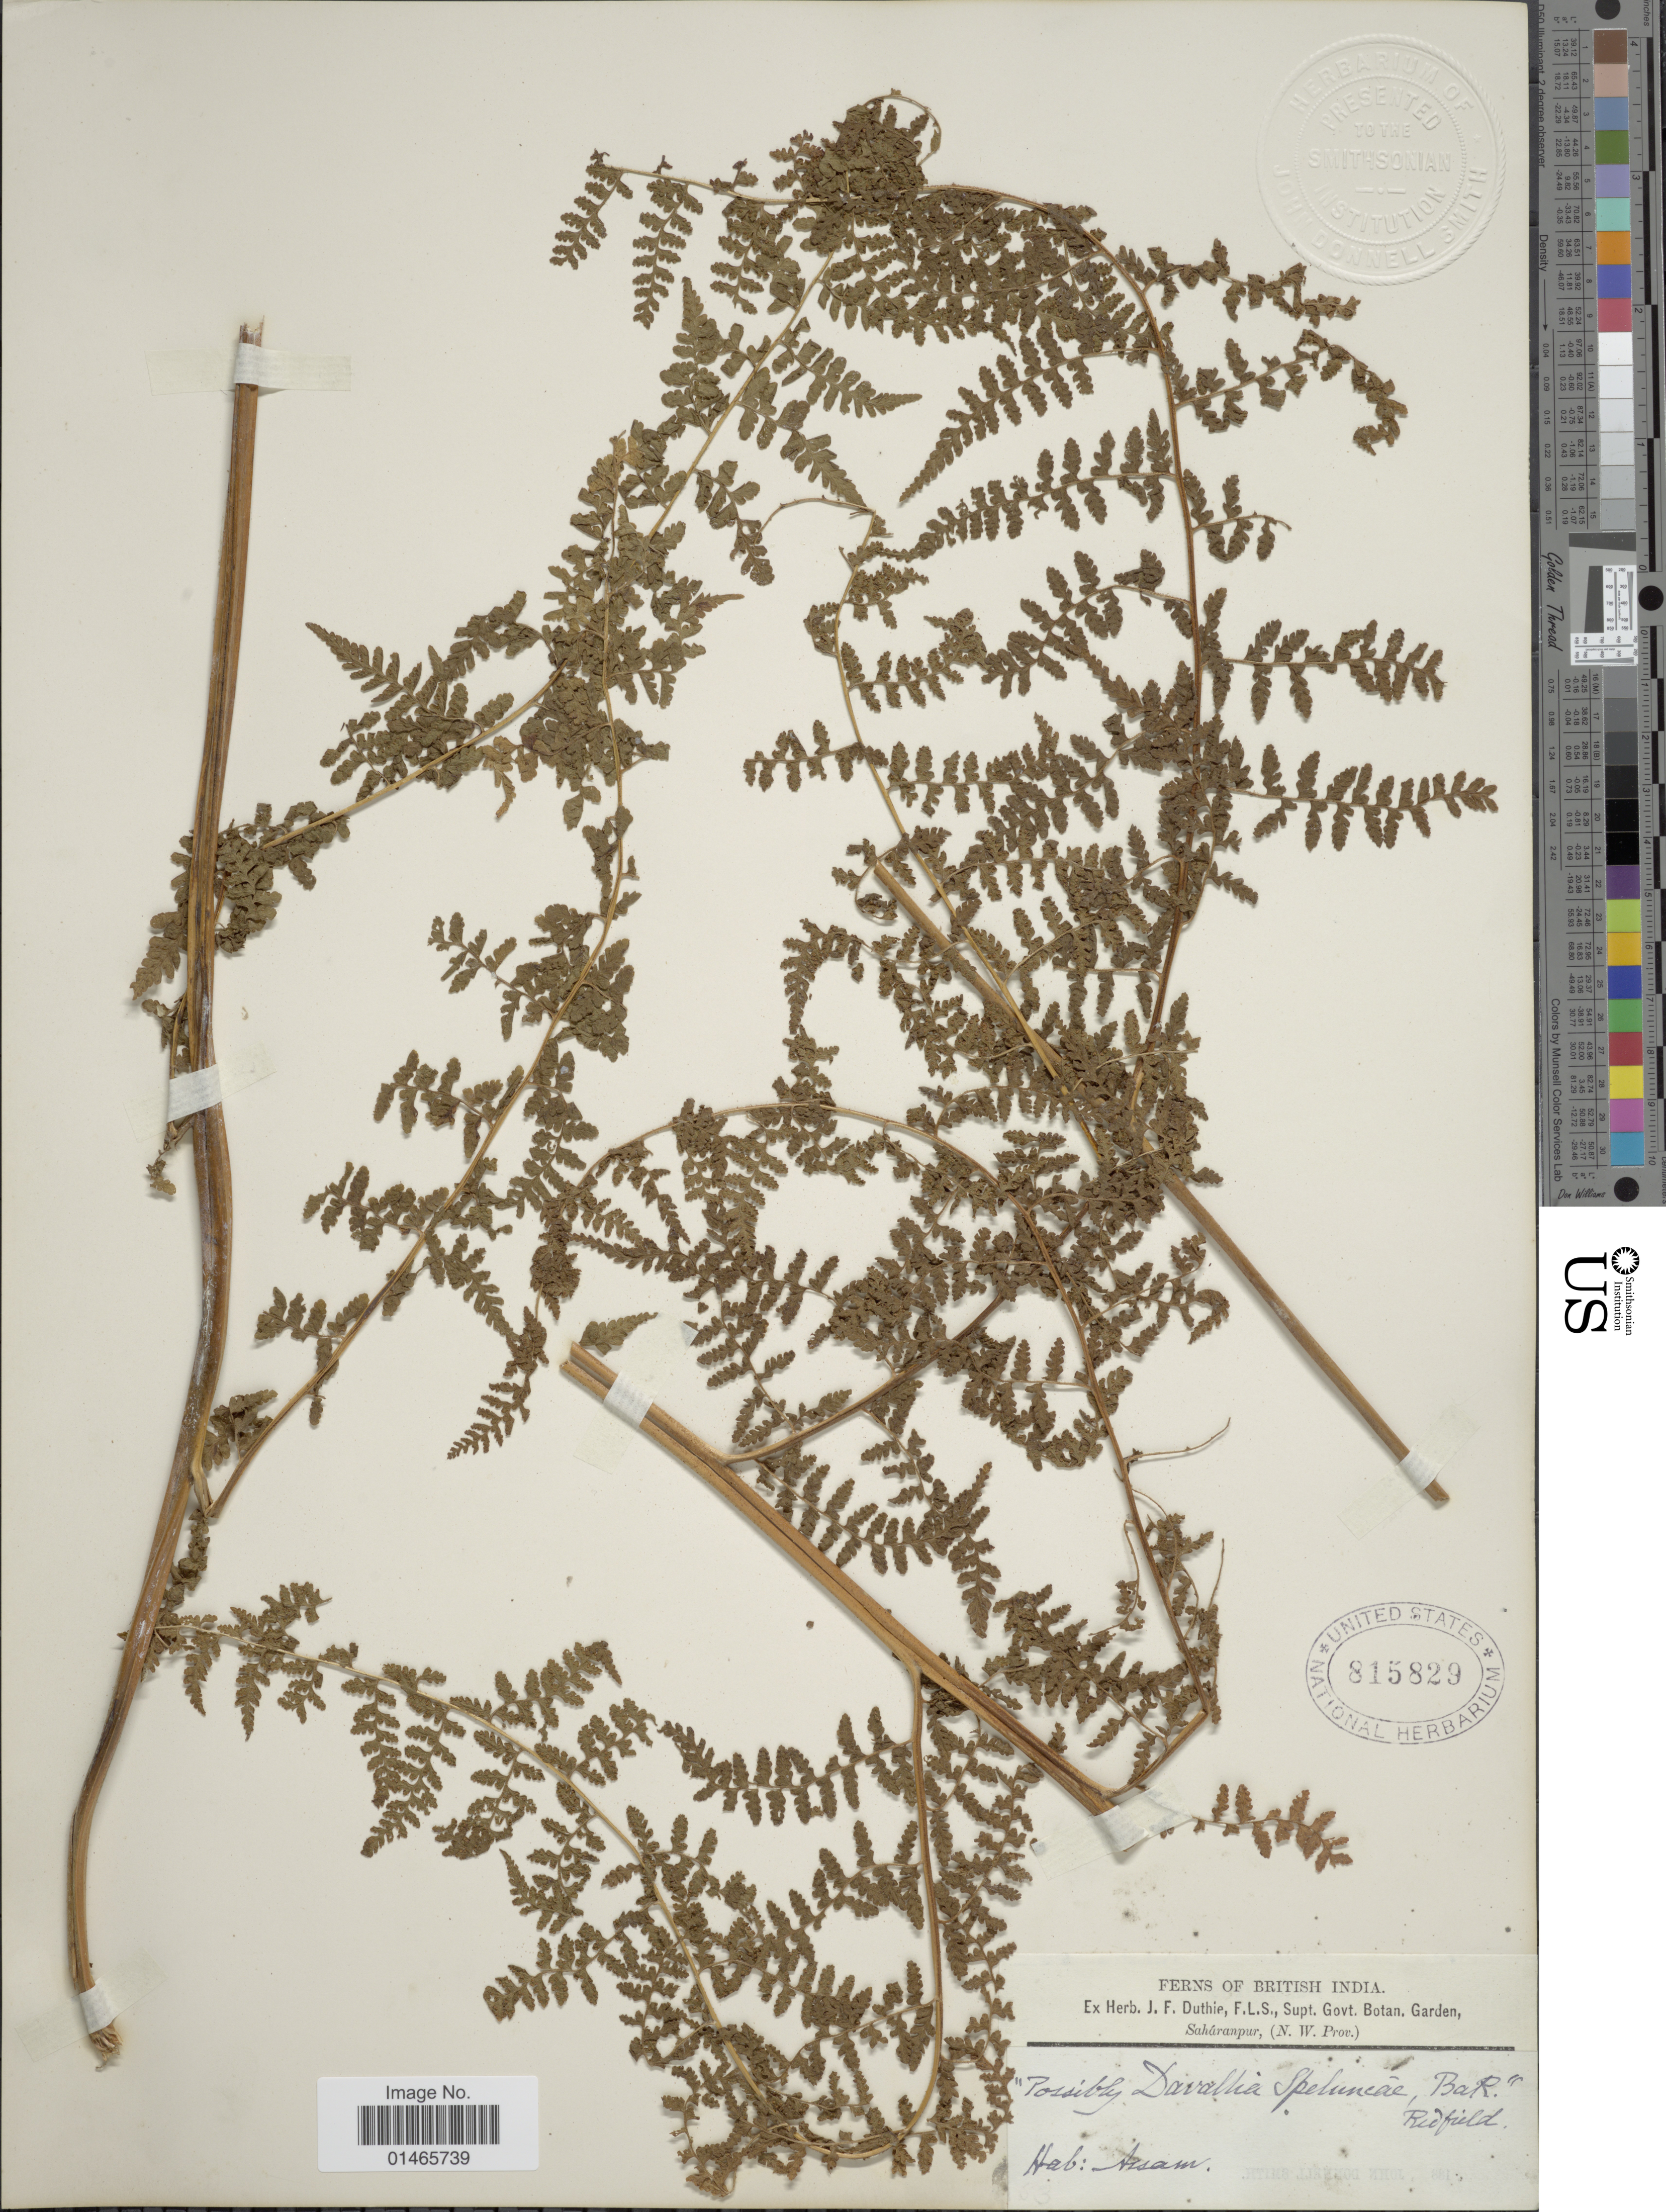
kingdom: Plantae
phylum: Tracheophyta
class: Polypodiopsida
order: Polypodiales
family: Dennstaedtiaceae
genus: Microlepia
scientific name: Microlepia speluncae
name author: (L.) T. Moore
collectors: J. F. Duthie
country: India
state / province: Assam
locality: British India, Saháranpur (N.W. Prov.)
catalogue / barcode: US 815829